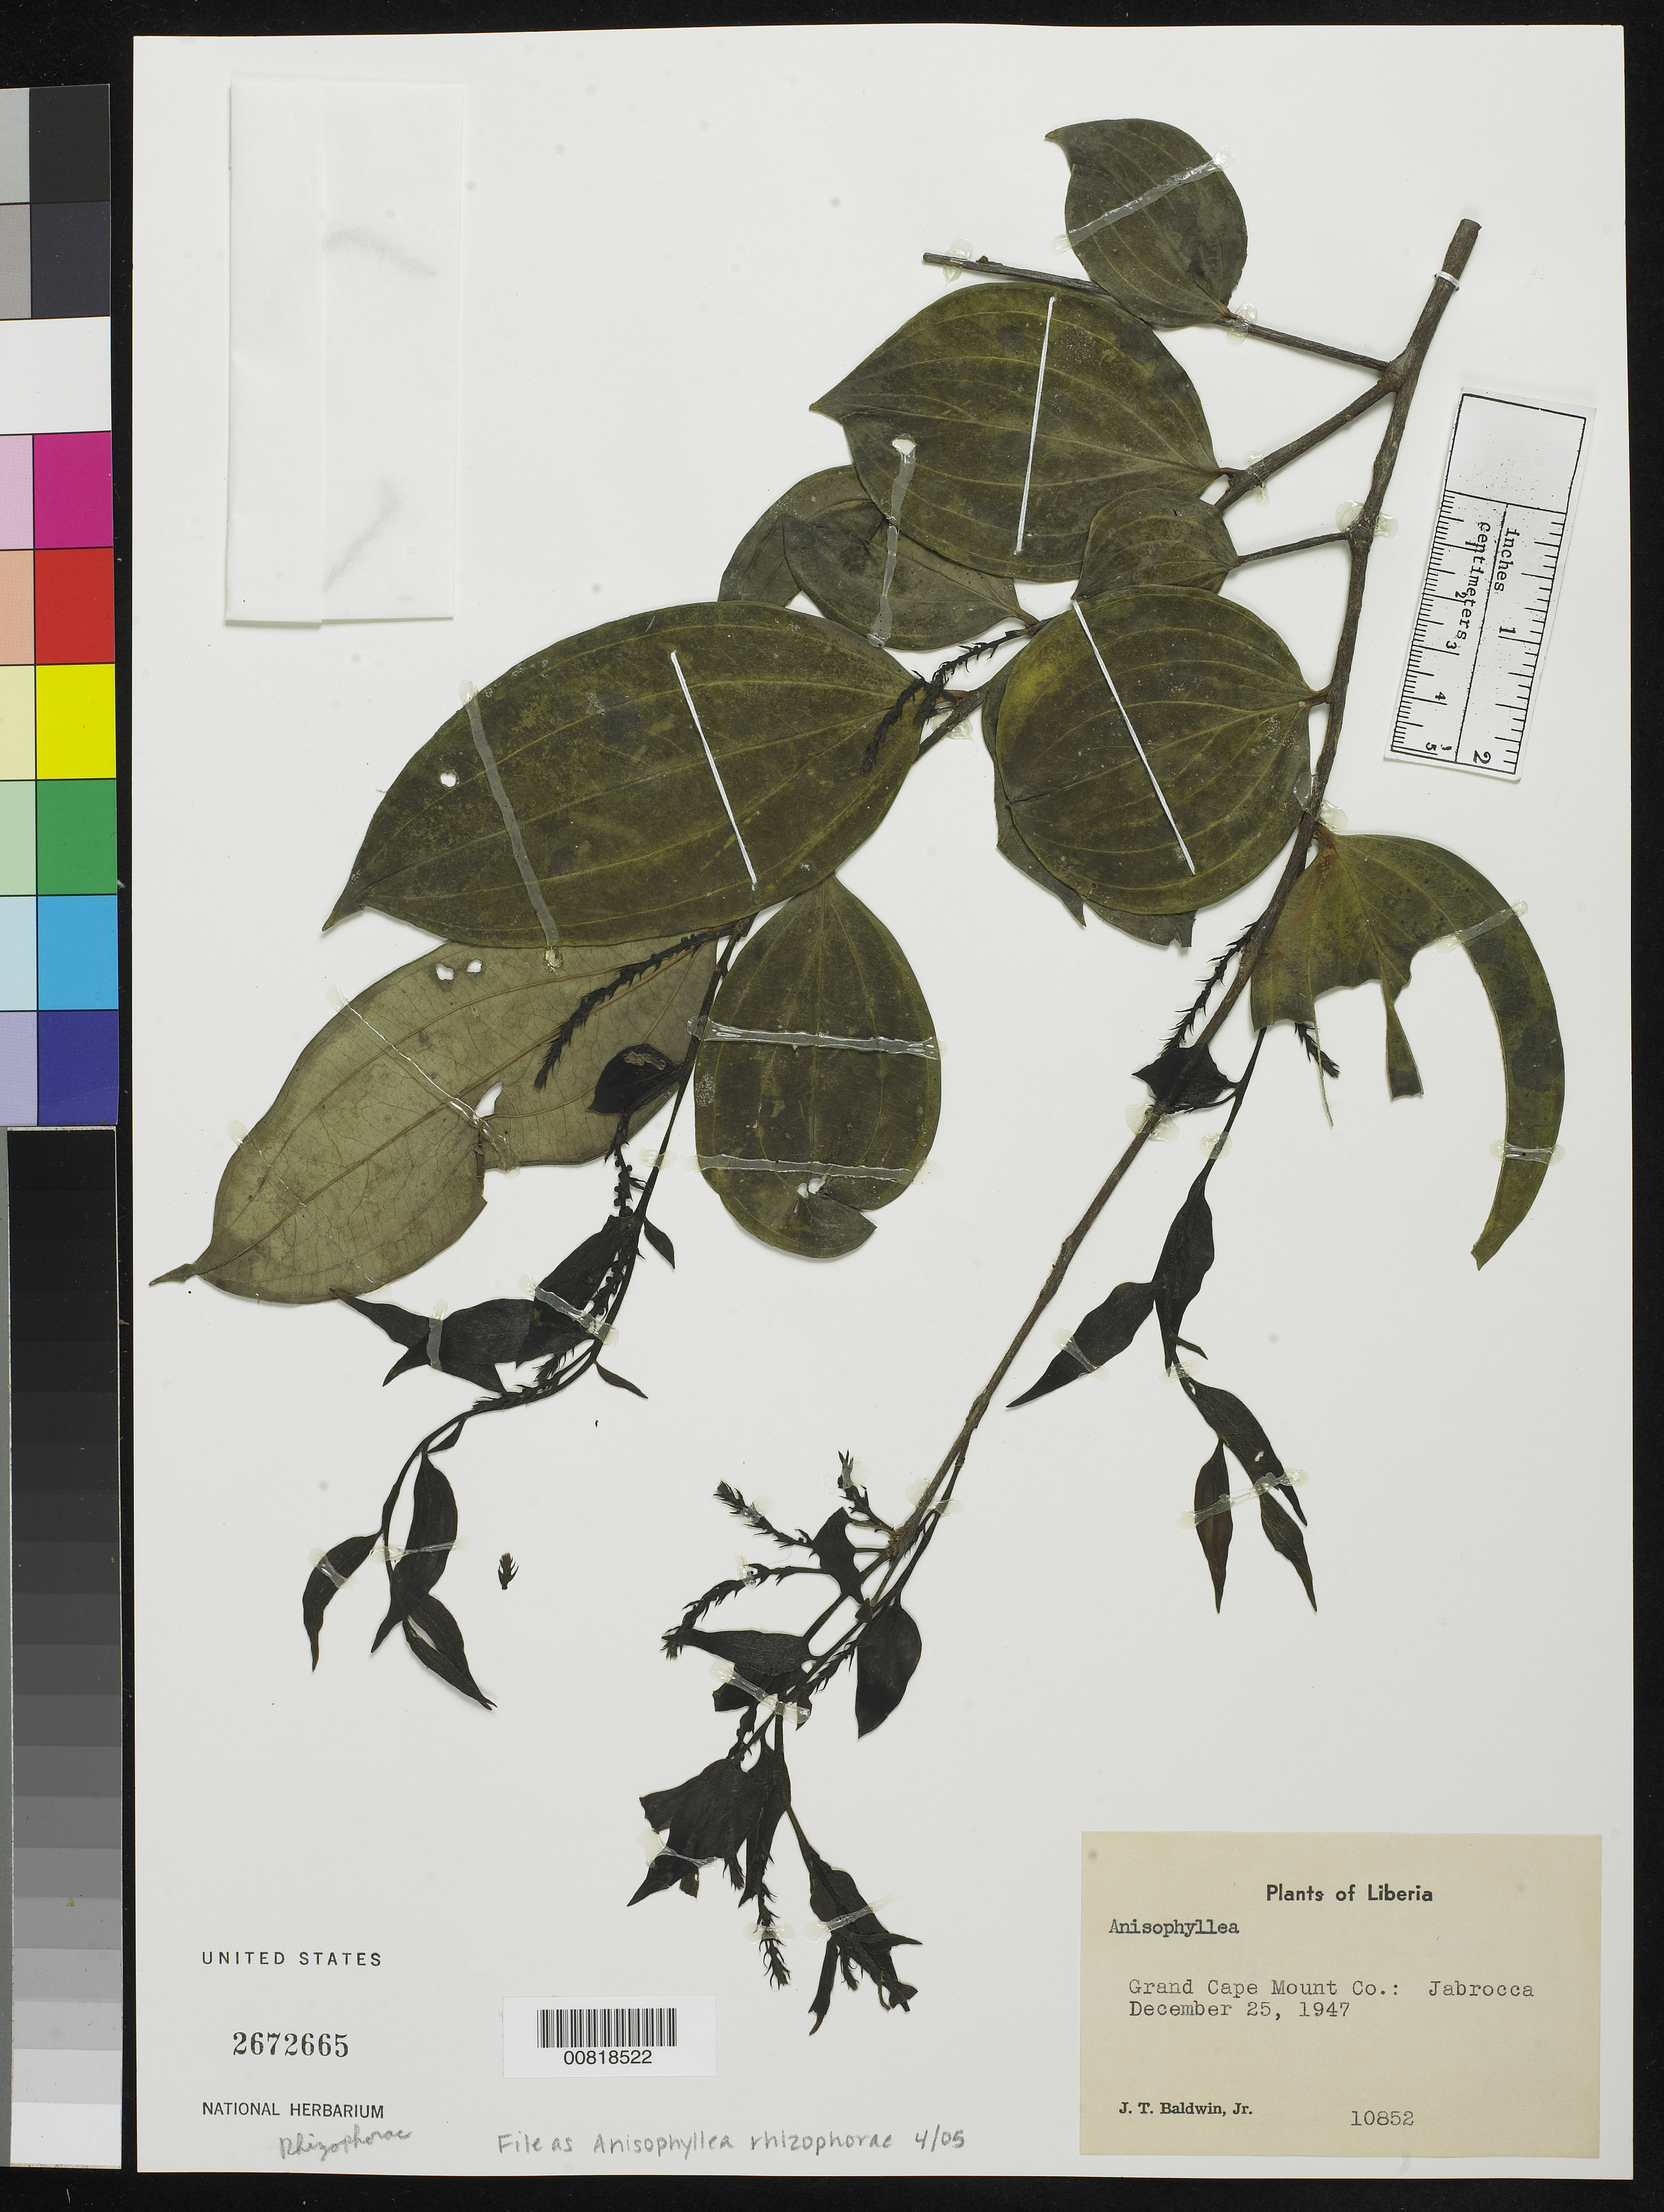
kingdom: Plantae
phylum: Tracheophyta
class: Magnoliopsida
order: Cucurbitales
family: Anisophylleaceae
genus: Anisophyllea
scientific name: Anisophyllea meniaudii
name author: Aubrév. & Pellegr.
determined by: Floret, J. J.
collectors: J. T. Baldwin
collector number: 10852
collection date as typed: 25 Dec 1947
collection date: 1947-12-25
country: Liberia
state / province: Grand Cape Mount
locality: Jabrocca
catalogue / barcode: US 2672665